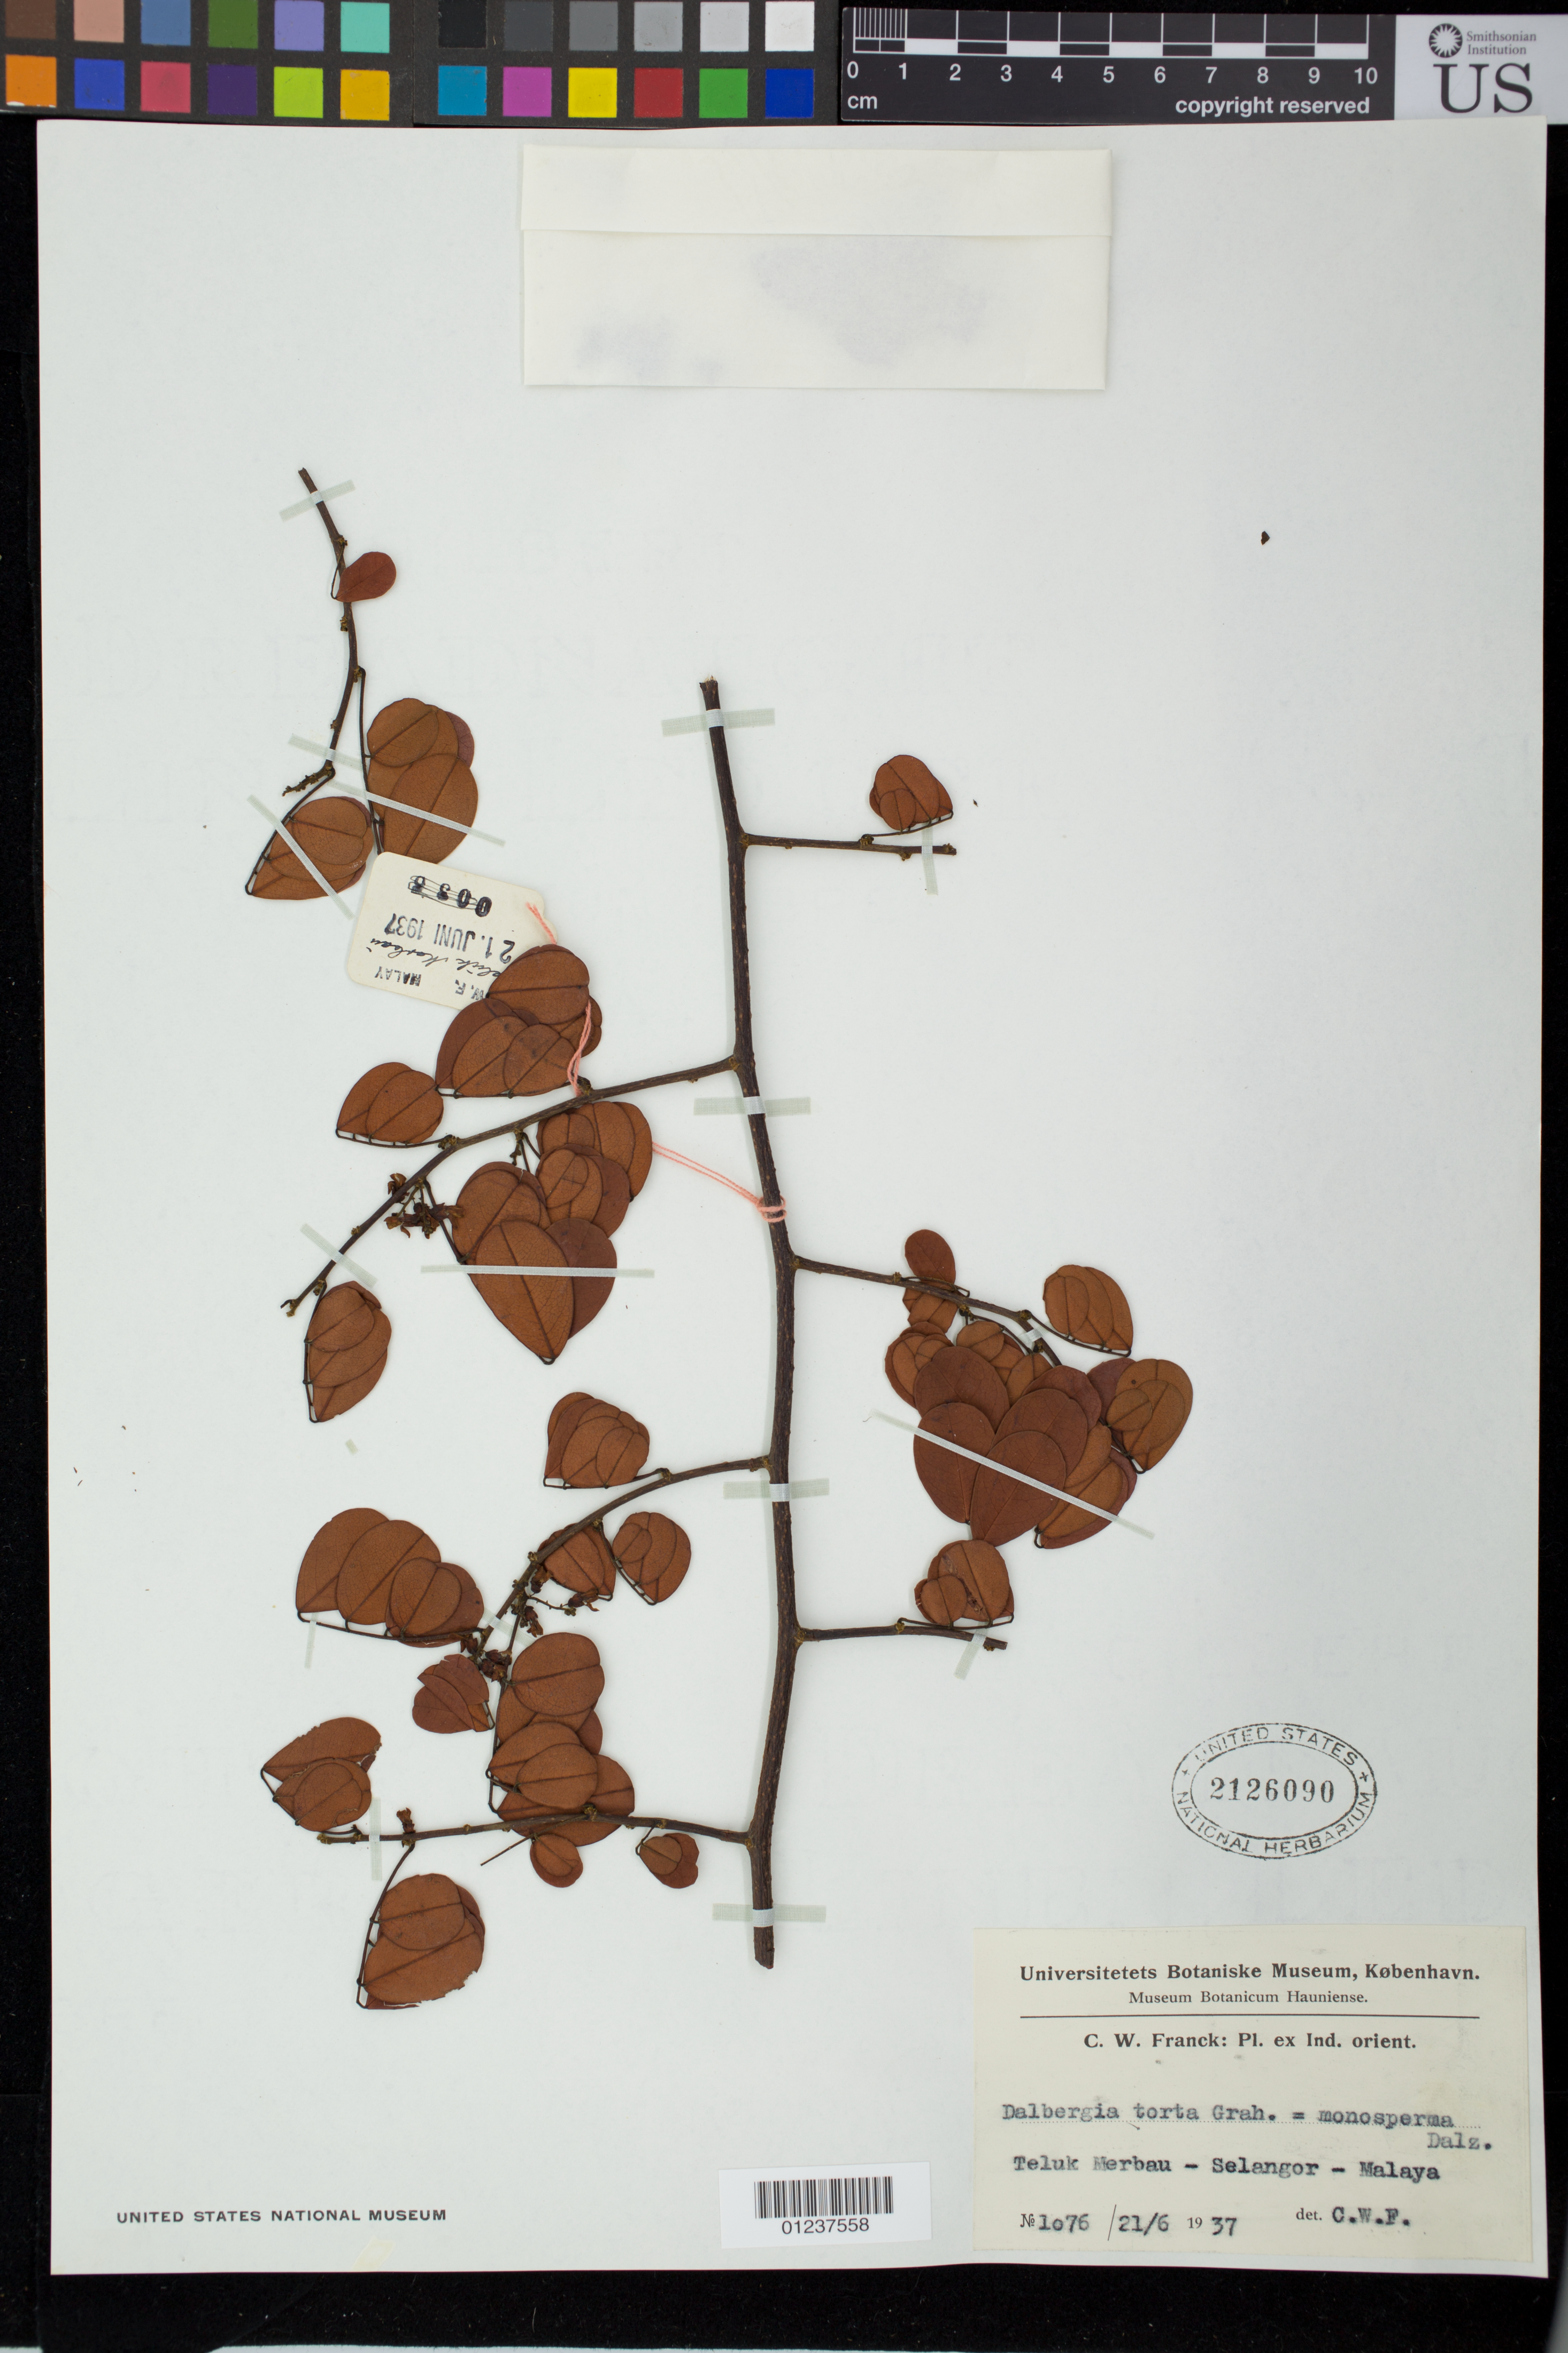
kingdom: Plantae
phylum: Tracheophyta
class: Magnoliopsida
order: Fabales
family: Fabaceae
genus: Dalbergia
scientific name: Dalbergia torta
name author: Graham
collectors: C. Franck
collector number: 1076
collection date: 1937-06-21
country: Malaysia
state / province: Selangor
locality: Malaya. Teluk Herbau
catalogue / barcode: US 2126090